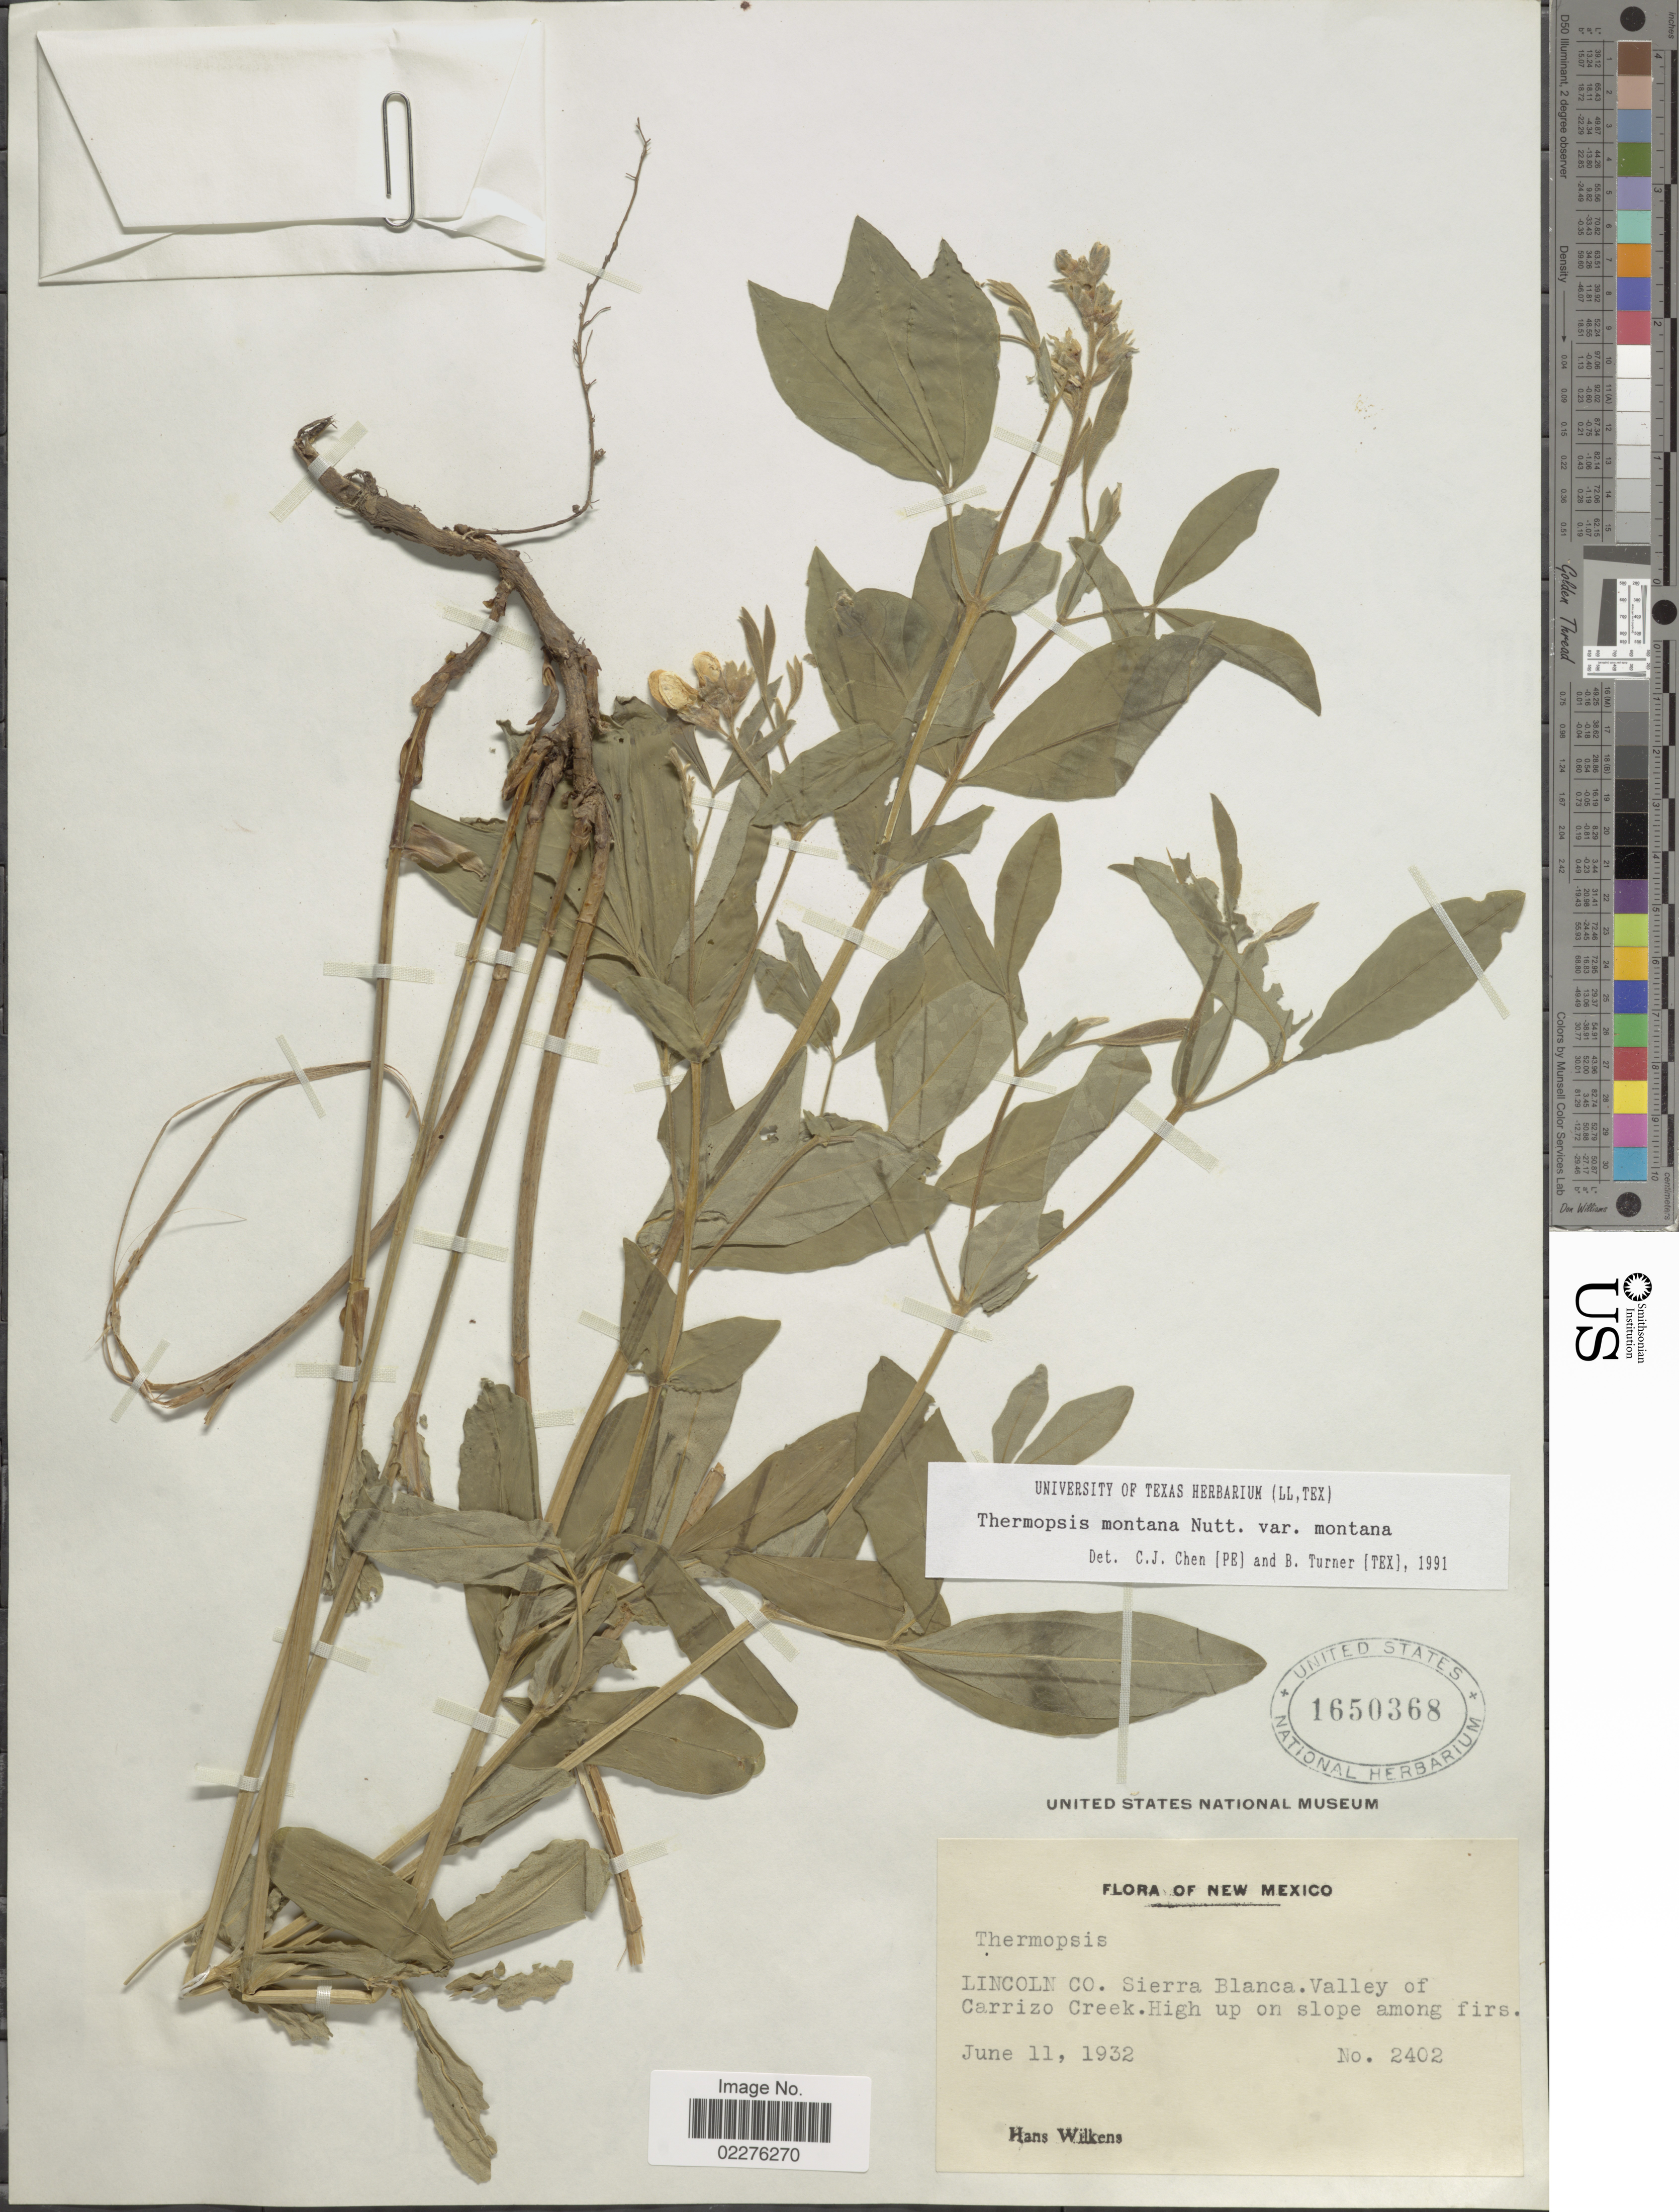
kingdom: Plantae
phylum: Tracheophyta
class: Magnoliopsida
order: Fabales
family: Fabaceae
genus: Thermopsis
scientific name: Thermopsis montana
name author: Nutt.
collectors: H. Wilkens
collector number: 2402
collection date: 1932-06-11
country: United States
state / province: New Mexico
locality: Lincoln Co. Sierra Blanca Valley of Carrizo Creel=k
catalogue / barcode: US 1650368